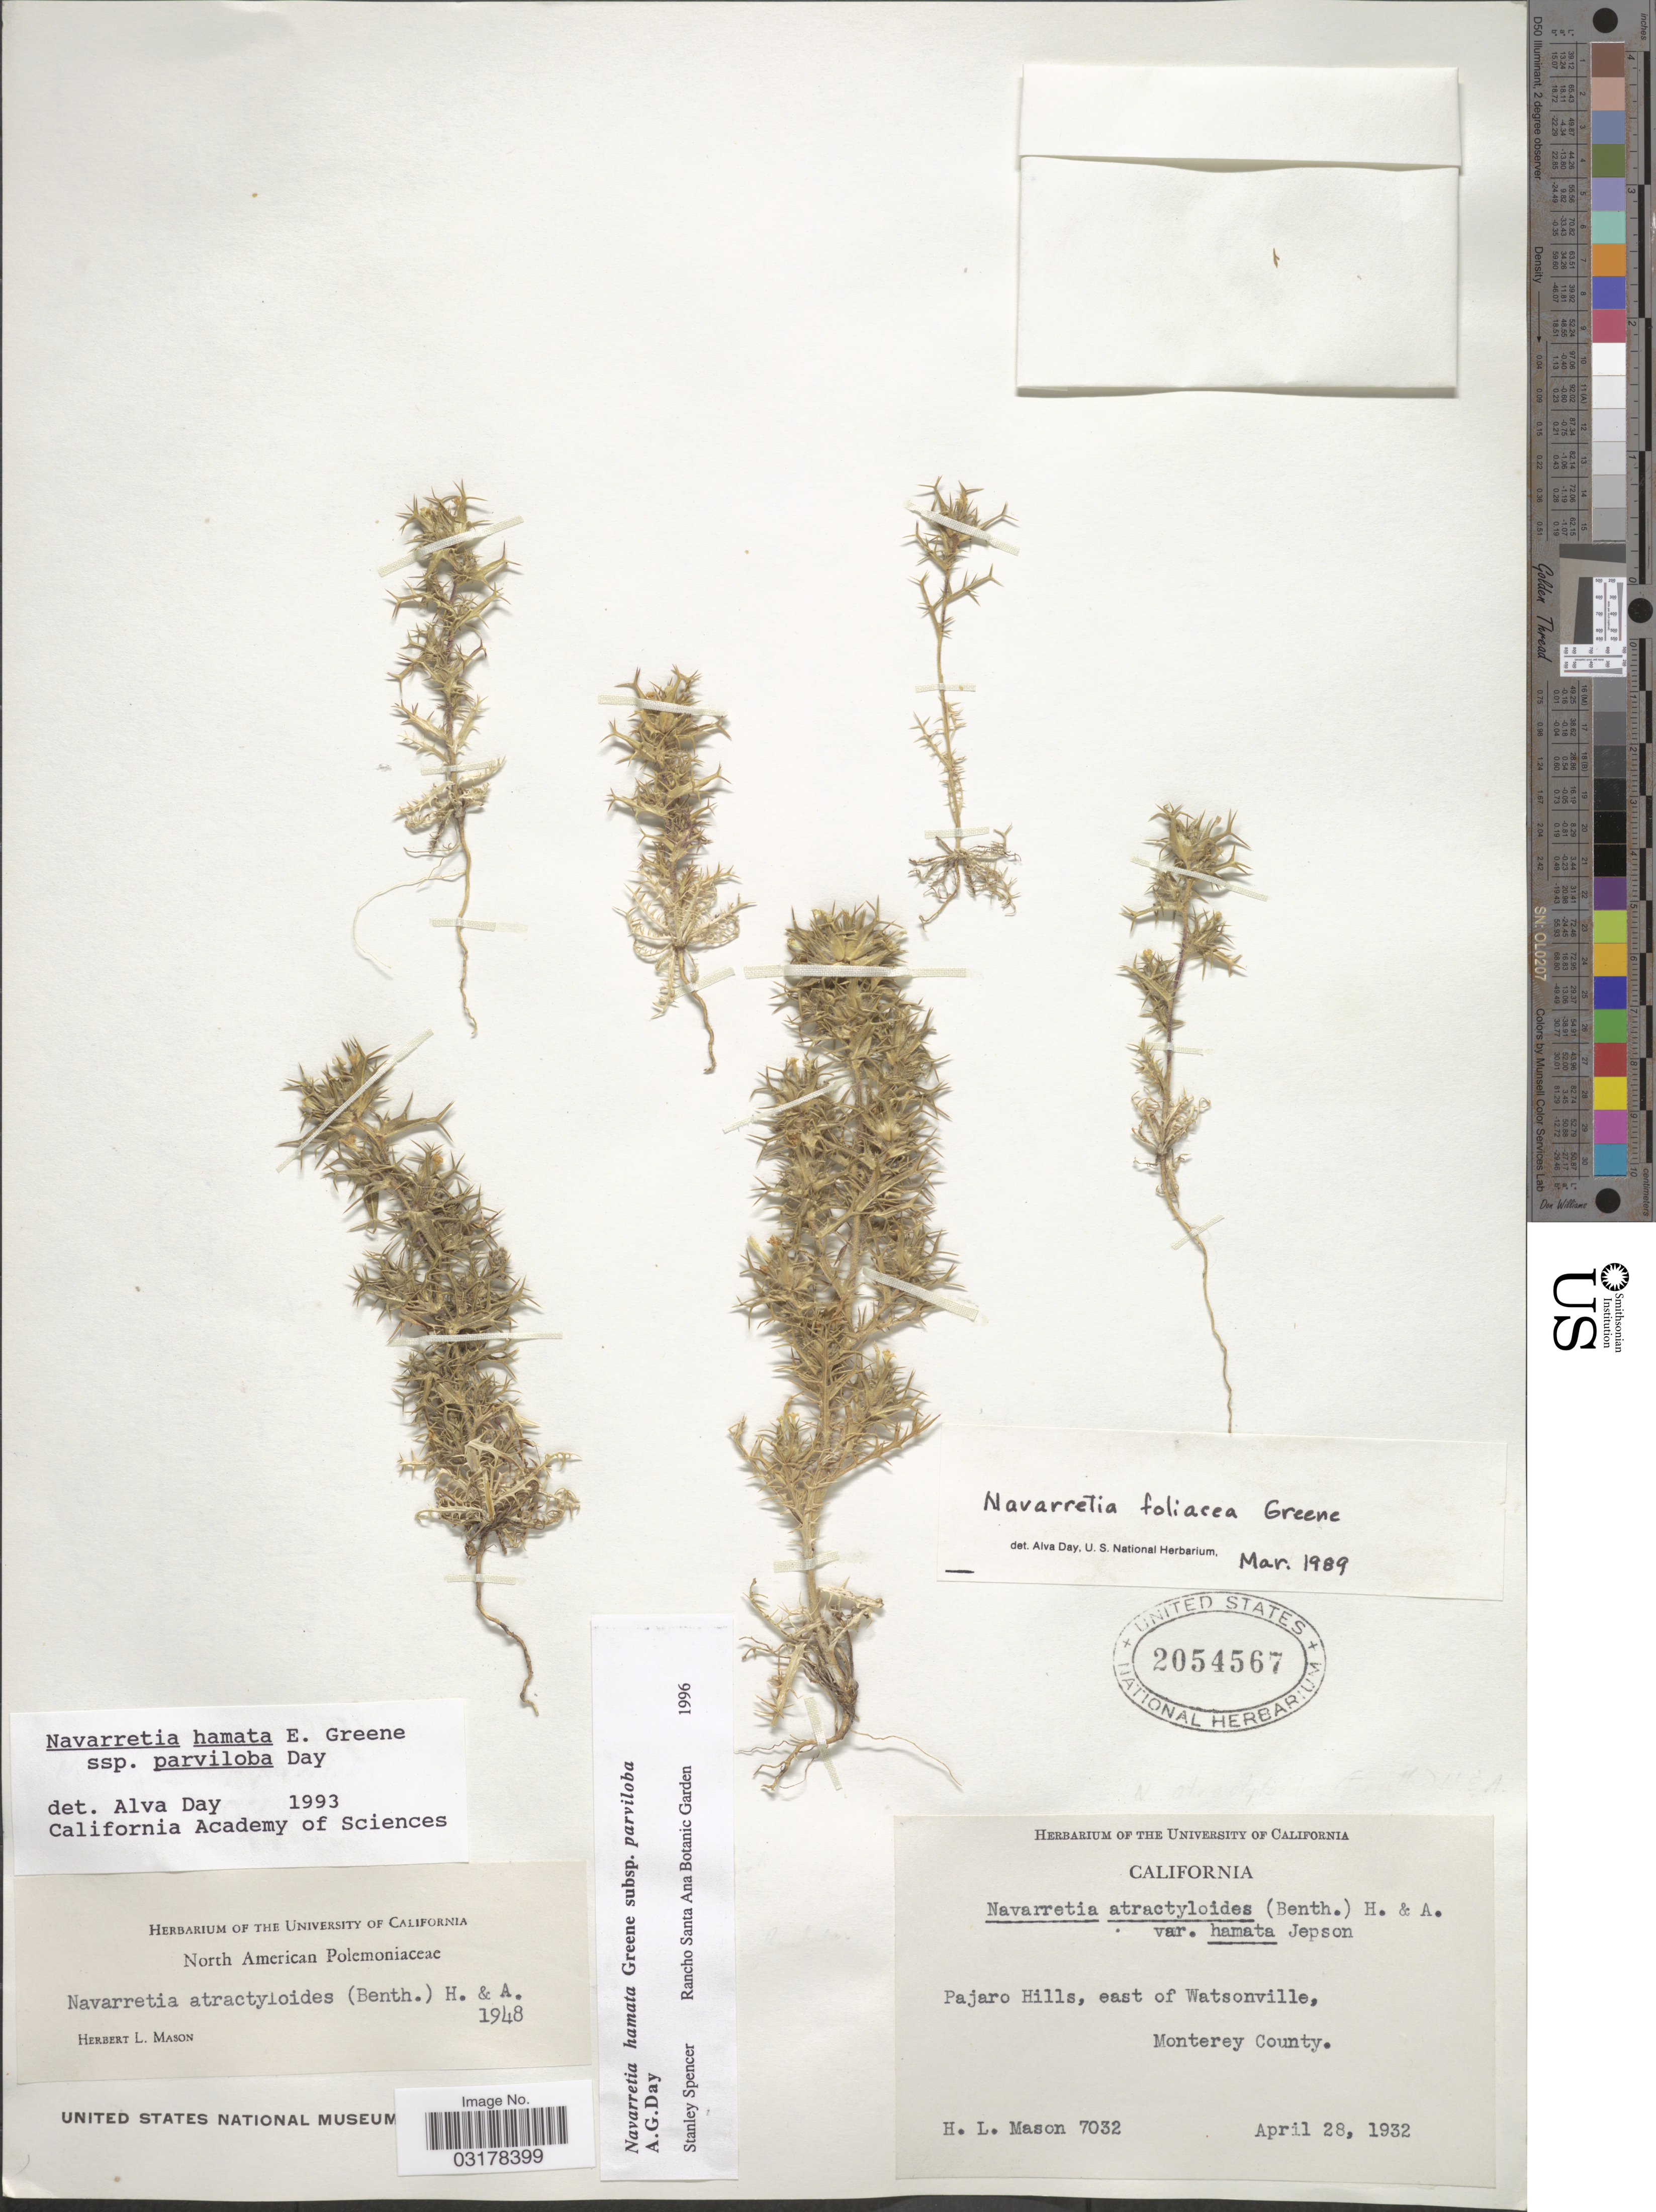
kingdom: Plantae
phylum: Tracheophyta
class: Magnoliopsida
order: Ericales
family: Polemoniaceae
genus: Navarretia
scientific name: Navarretia hamata subsp. parviloba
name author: A.G. Day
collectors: H. L. Mason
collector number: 7032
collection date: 1932-04-28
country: United States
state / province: California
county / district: Monterey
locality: Pajaro Hills, east of Watsonville, Monterey County.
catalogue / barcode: US 2054567